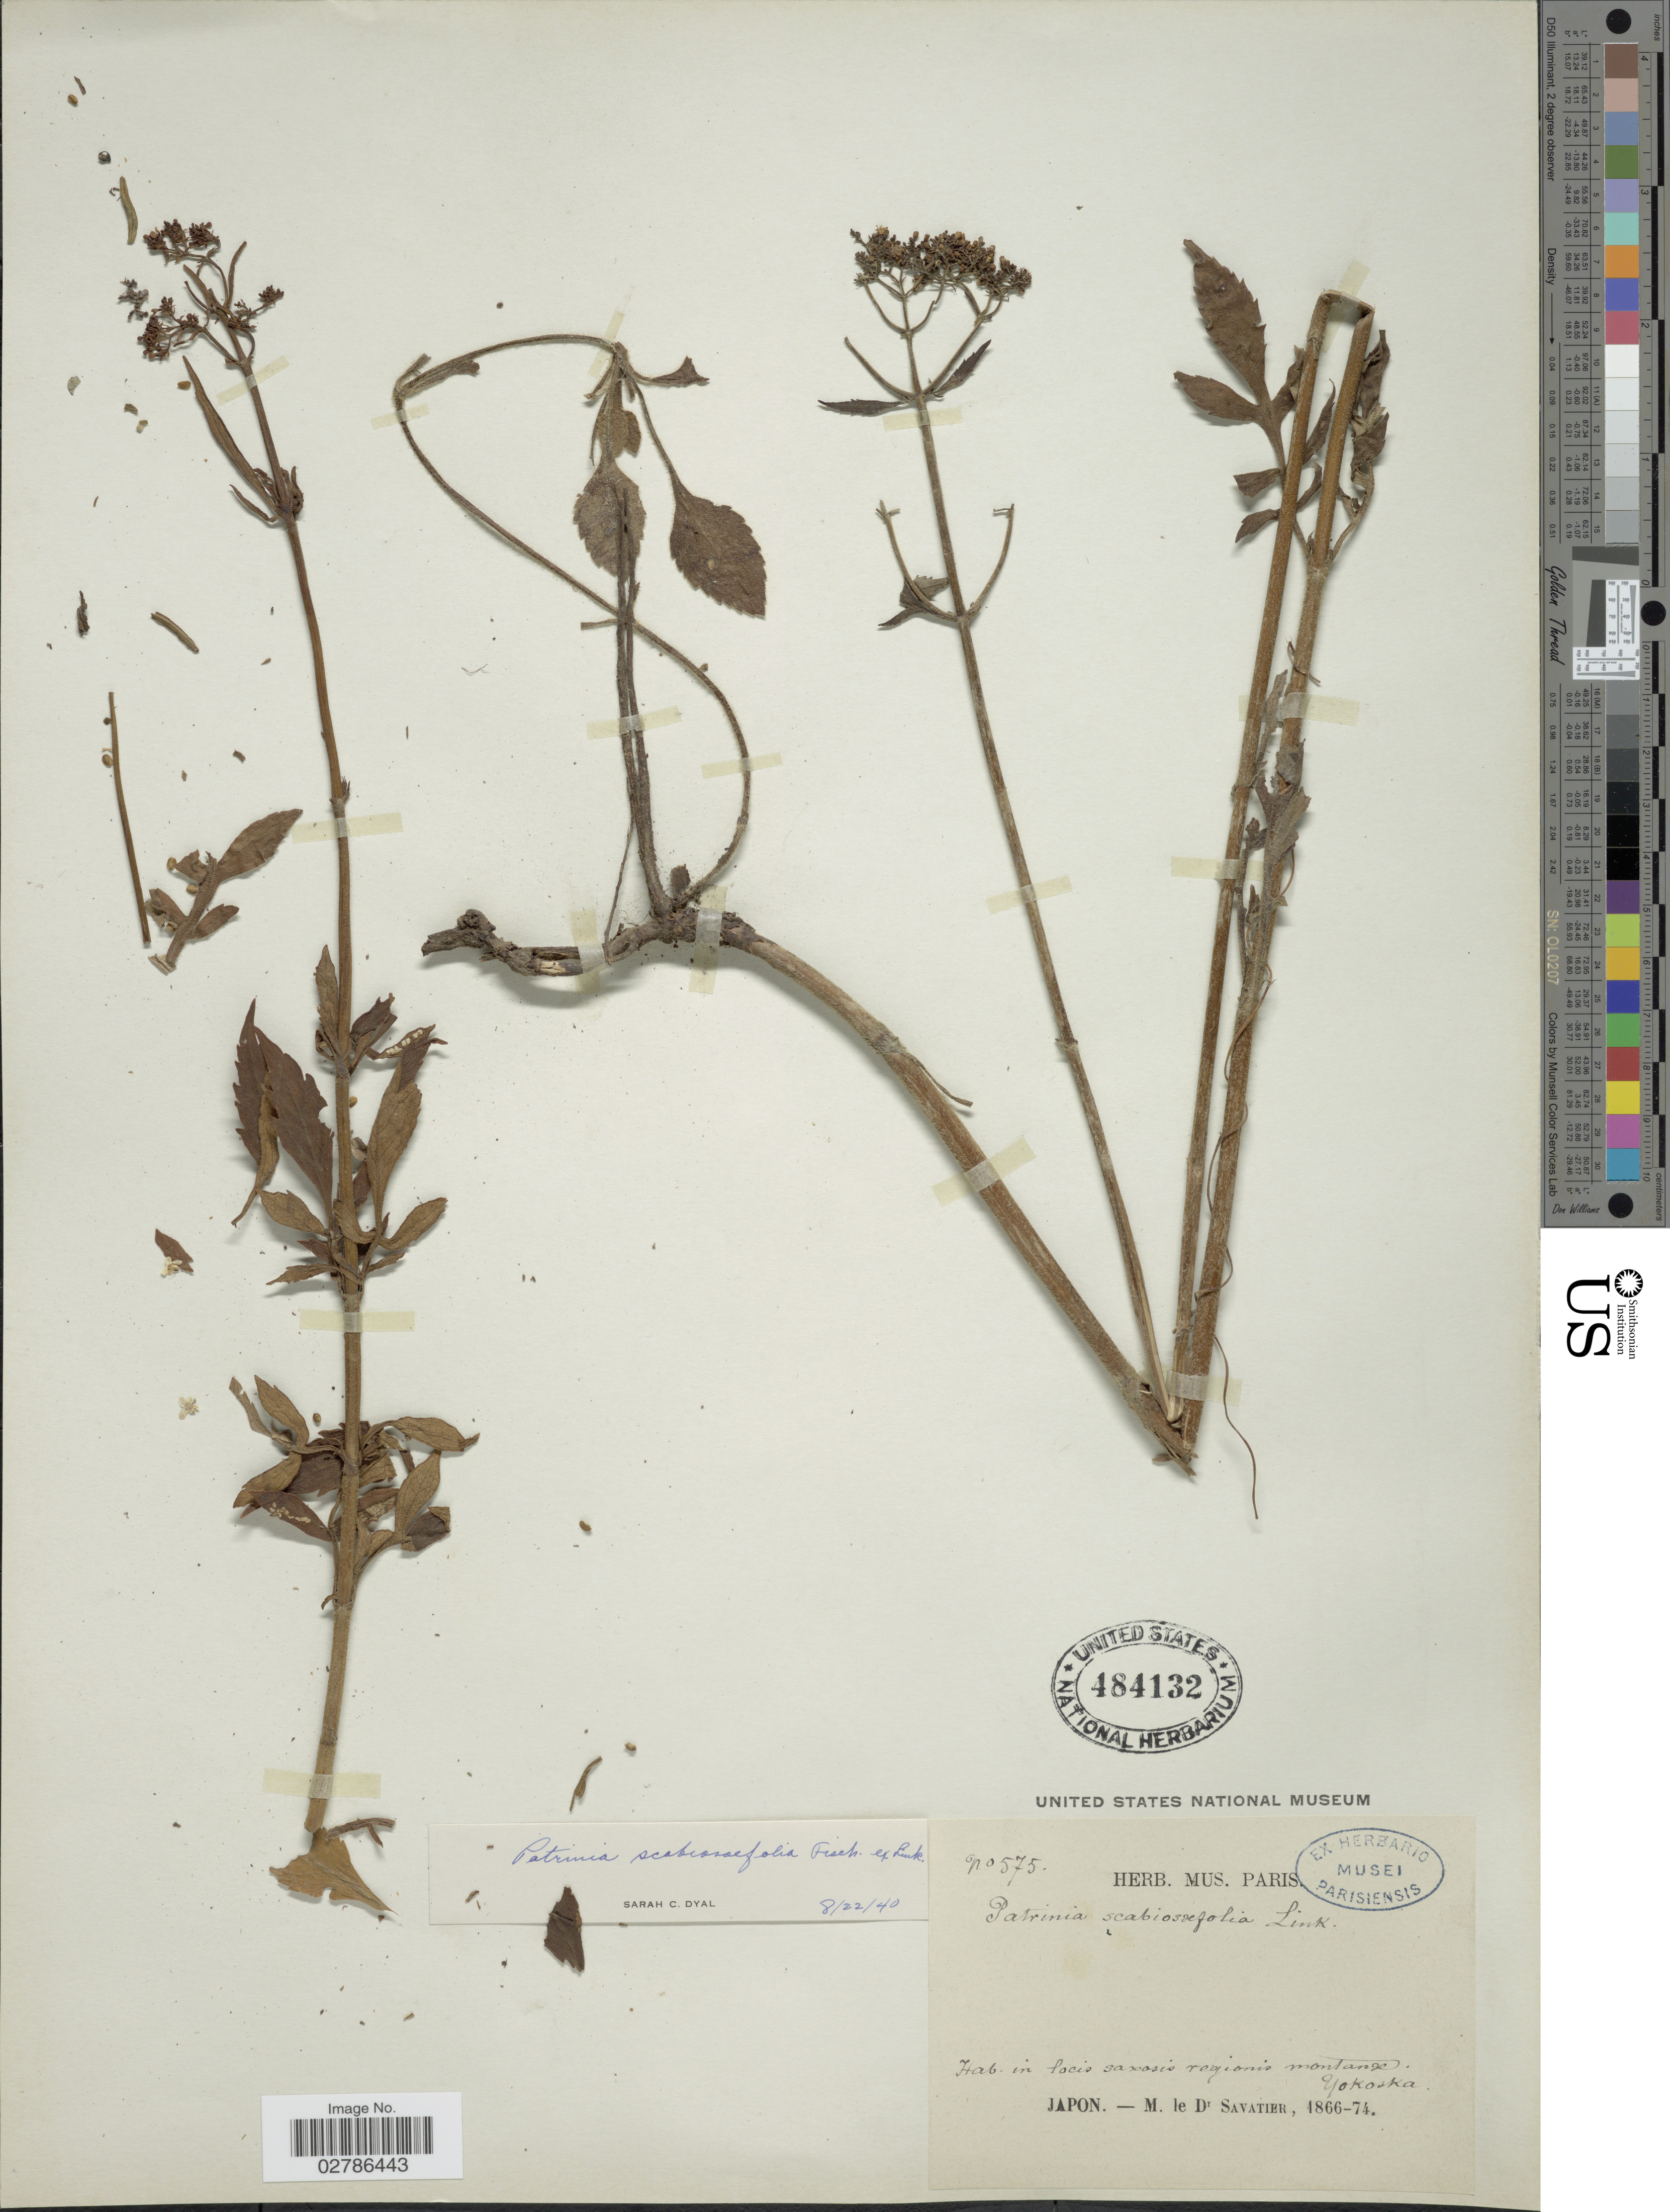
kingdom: Plantae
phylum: Tracheophyta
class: Magnoliopsida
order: Dipsacales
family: Caprifoliaceae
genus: Patrinia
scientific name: Patrinia scabiosifolia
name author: Link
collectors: Savatier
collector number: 575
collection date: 1866/1874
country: Japan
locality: In locis saxosis regionis montagne Yokoska.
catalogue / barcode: US 484132